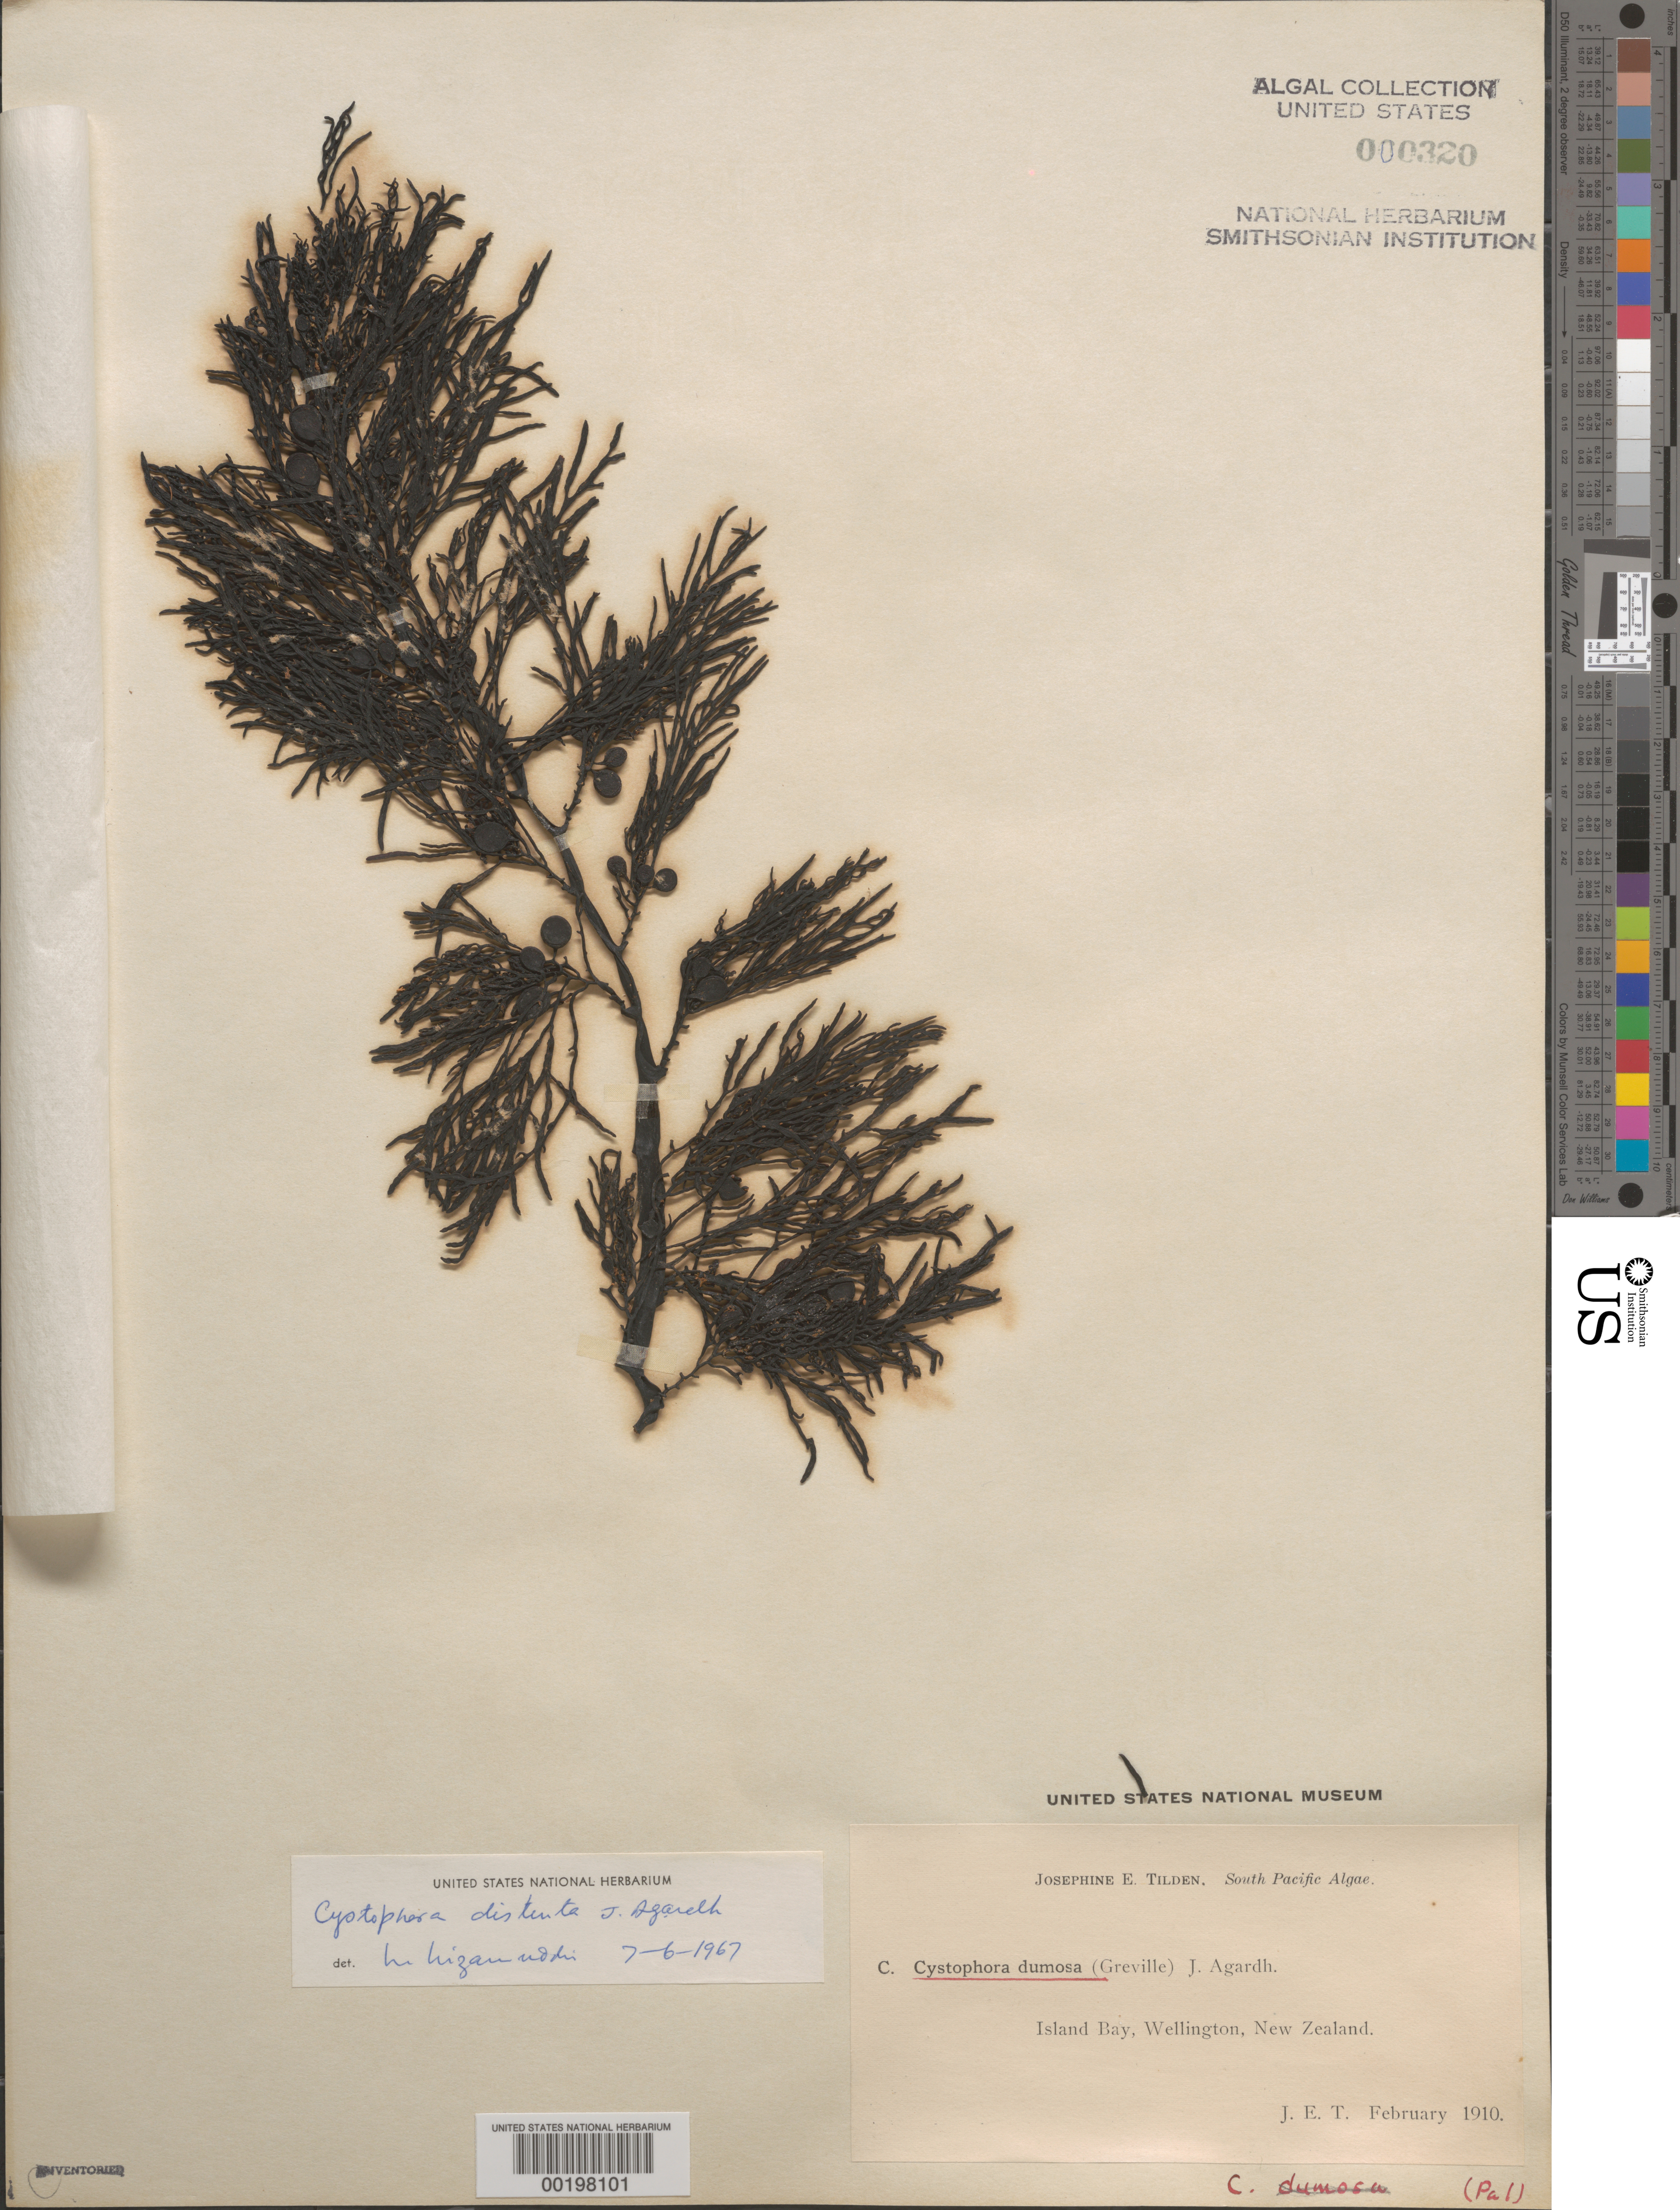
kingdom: Chromista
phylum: Ochrophyta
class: Phaeophyceae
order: Fucales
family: Sargassaceae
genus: Cystophora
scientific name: Cystophora scalaris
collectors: J. E. Tilden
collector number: C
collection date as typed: Feb 1910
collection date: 1910-02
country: New Zealand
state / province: Wellington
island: North Island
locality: Island Bay, Wellington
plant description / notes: Tilden, South Pacific Algae, as Cystophora dumosa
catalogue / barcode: US 320